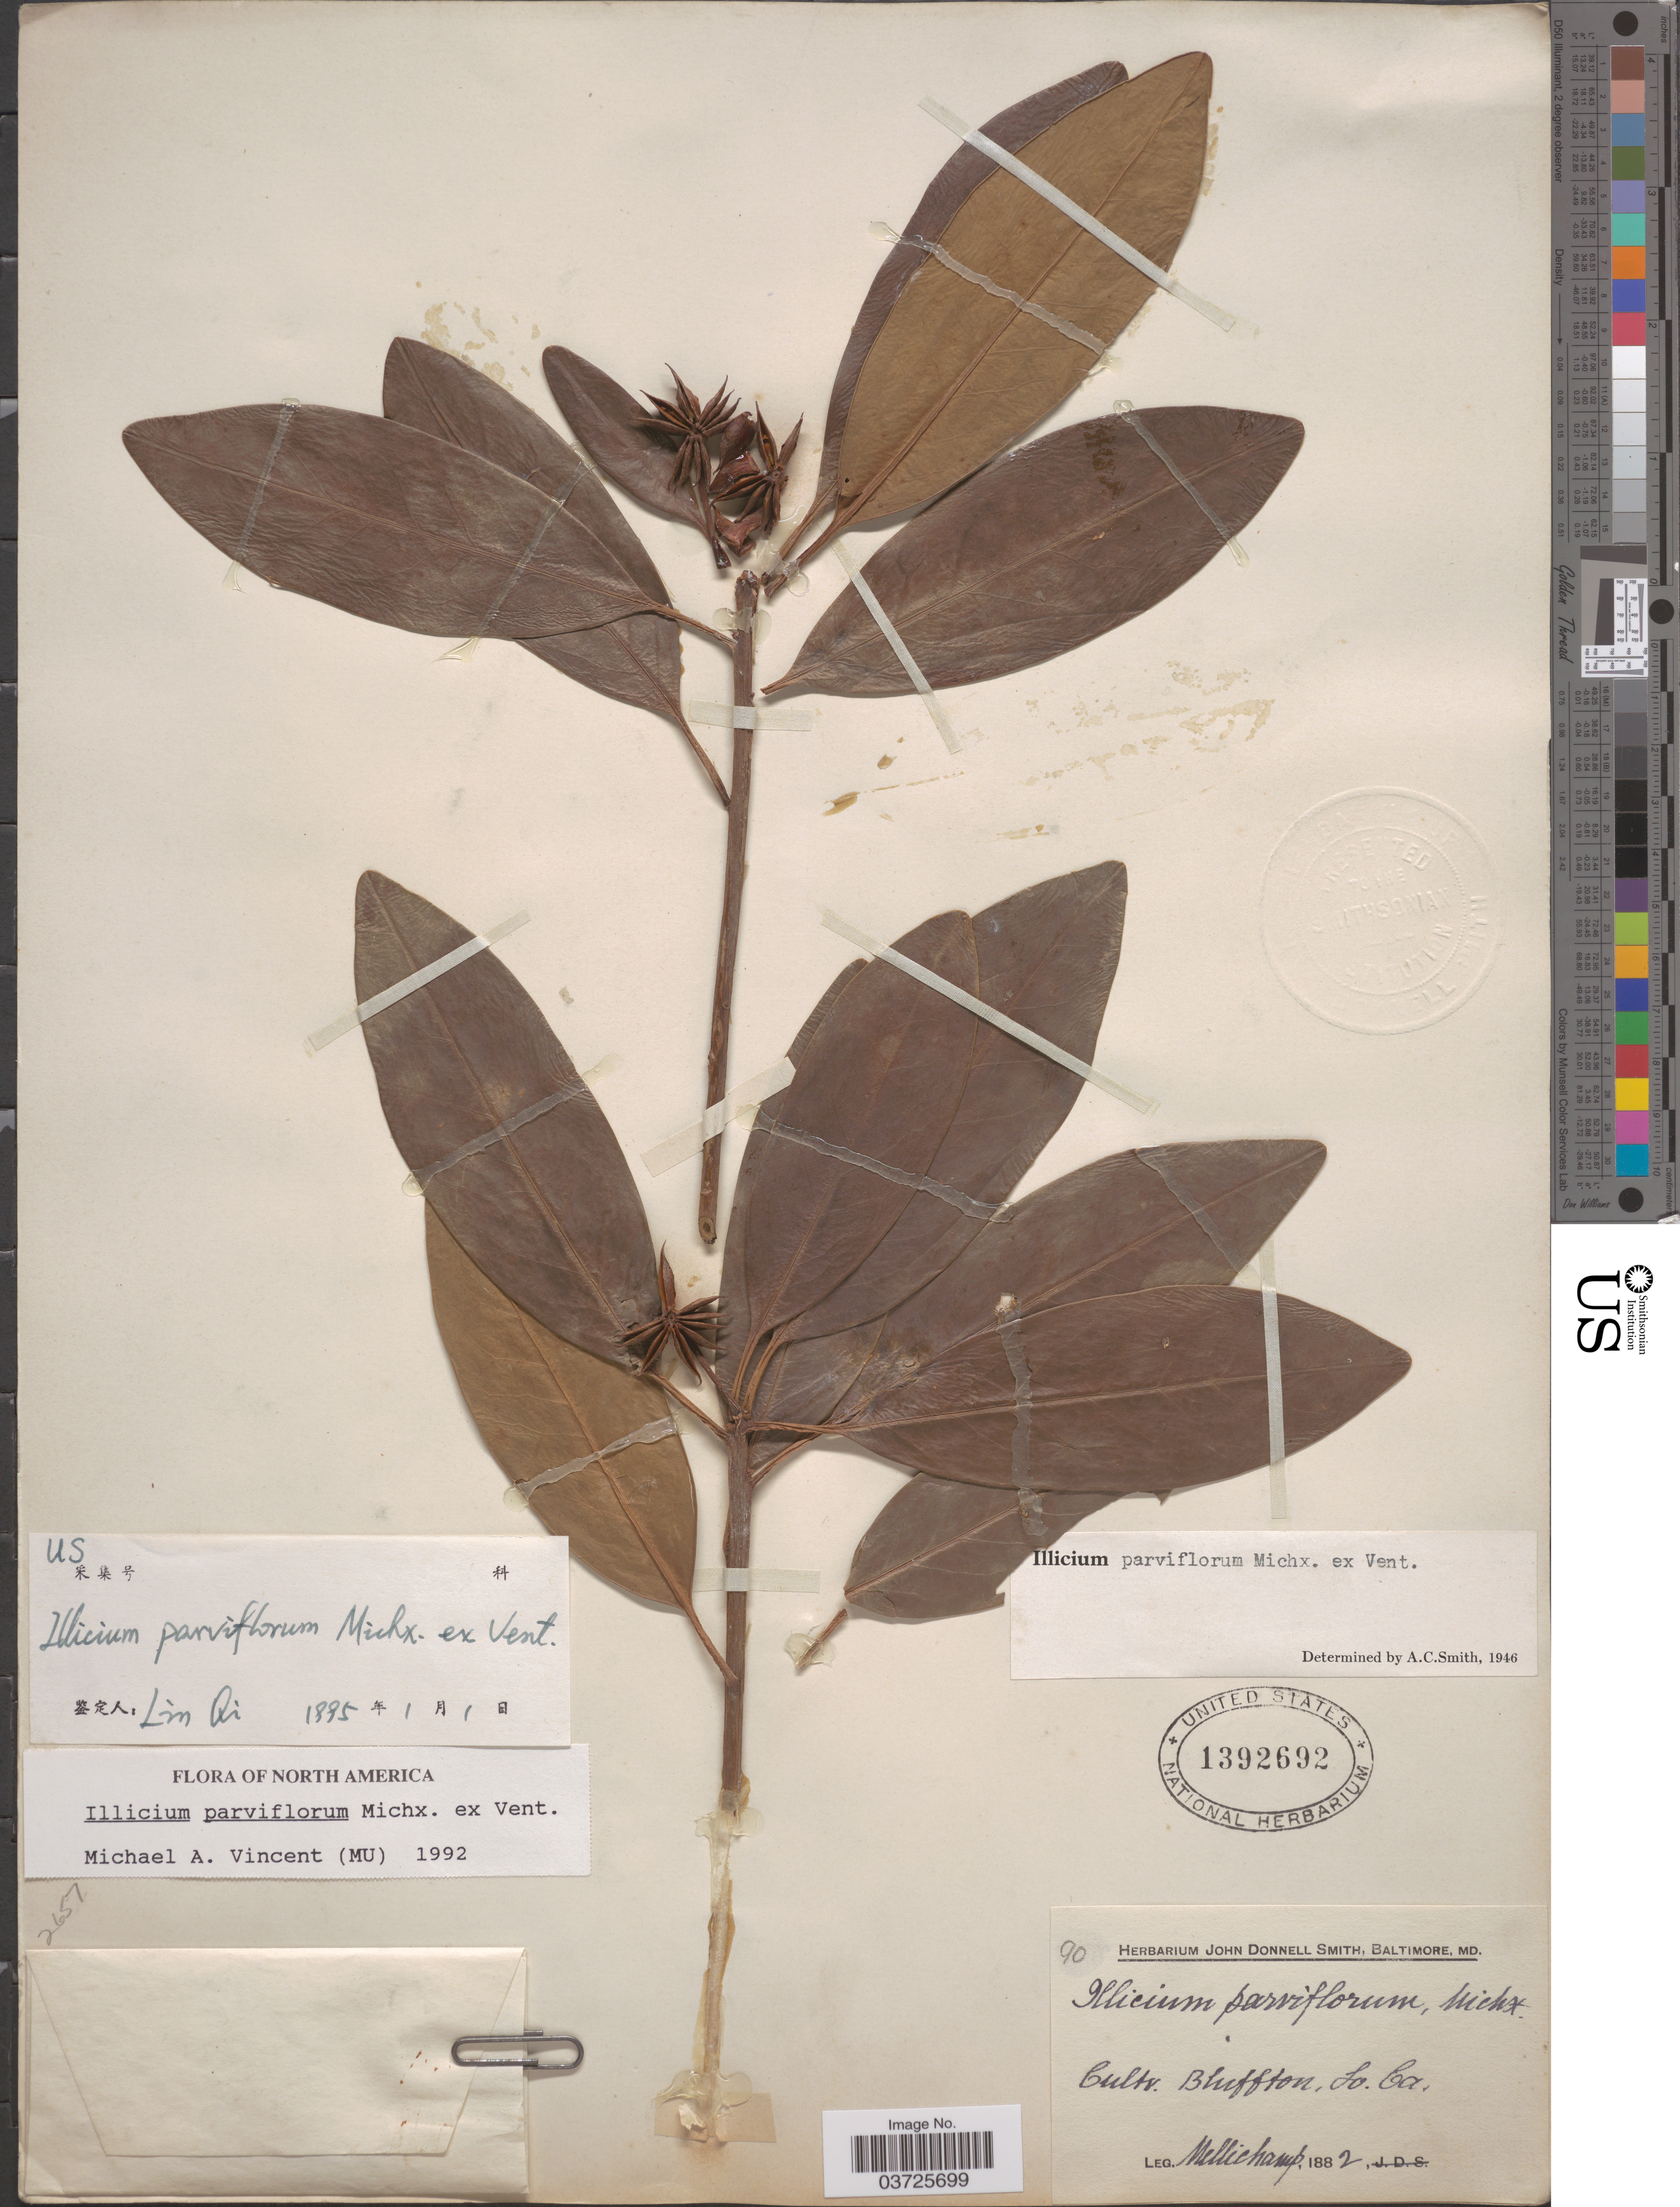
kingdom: Plantae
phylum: Tracheophyta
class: Magnoliopsida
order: Austrobaileyales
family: Schisandraceae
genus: Illicium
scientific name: Illicium parviflorum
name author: Michx. ex Vent.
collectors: -. Mellichamp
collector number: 90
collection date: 1882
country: United States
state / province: South Carolina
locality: Bluffton.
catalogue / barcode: US 1392692